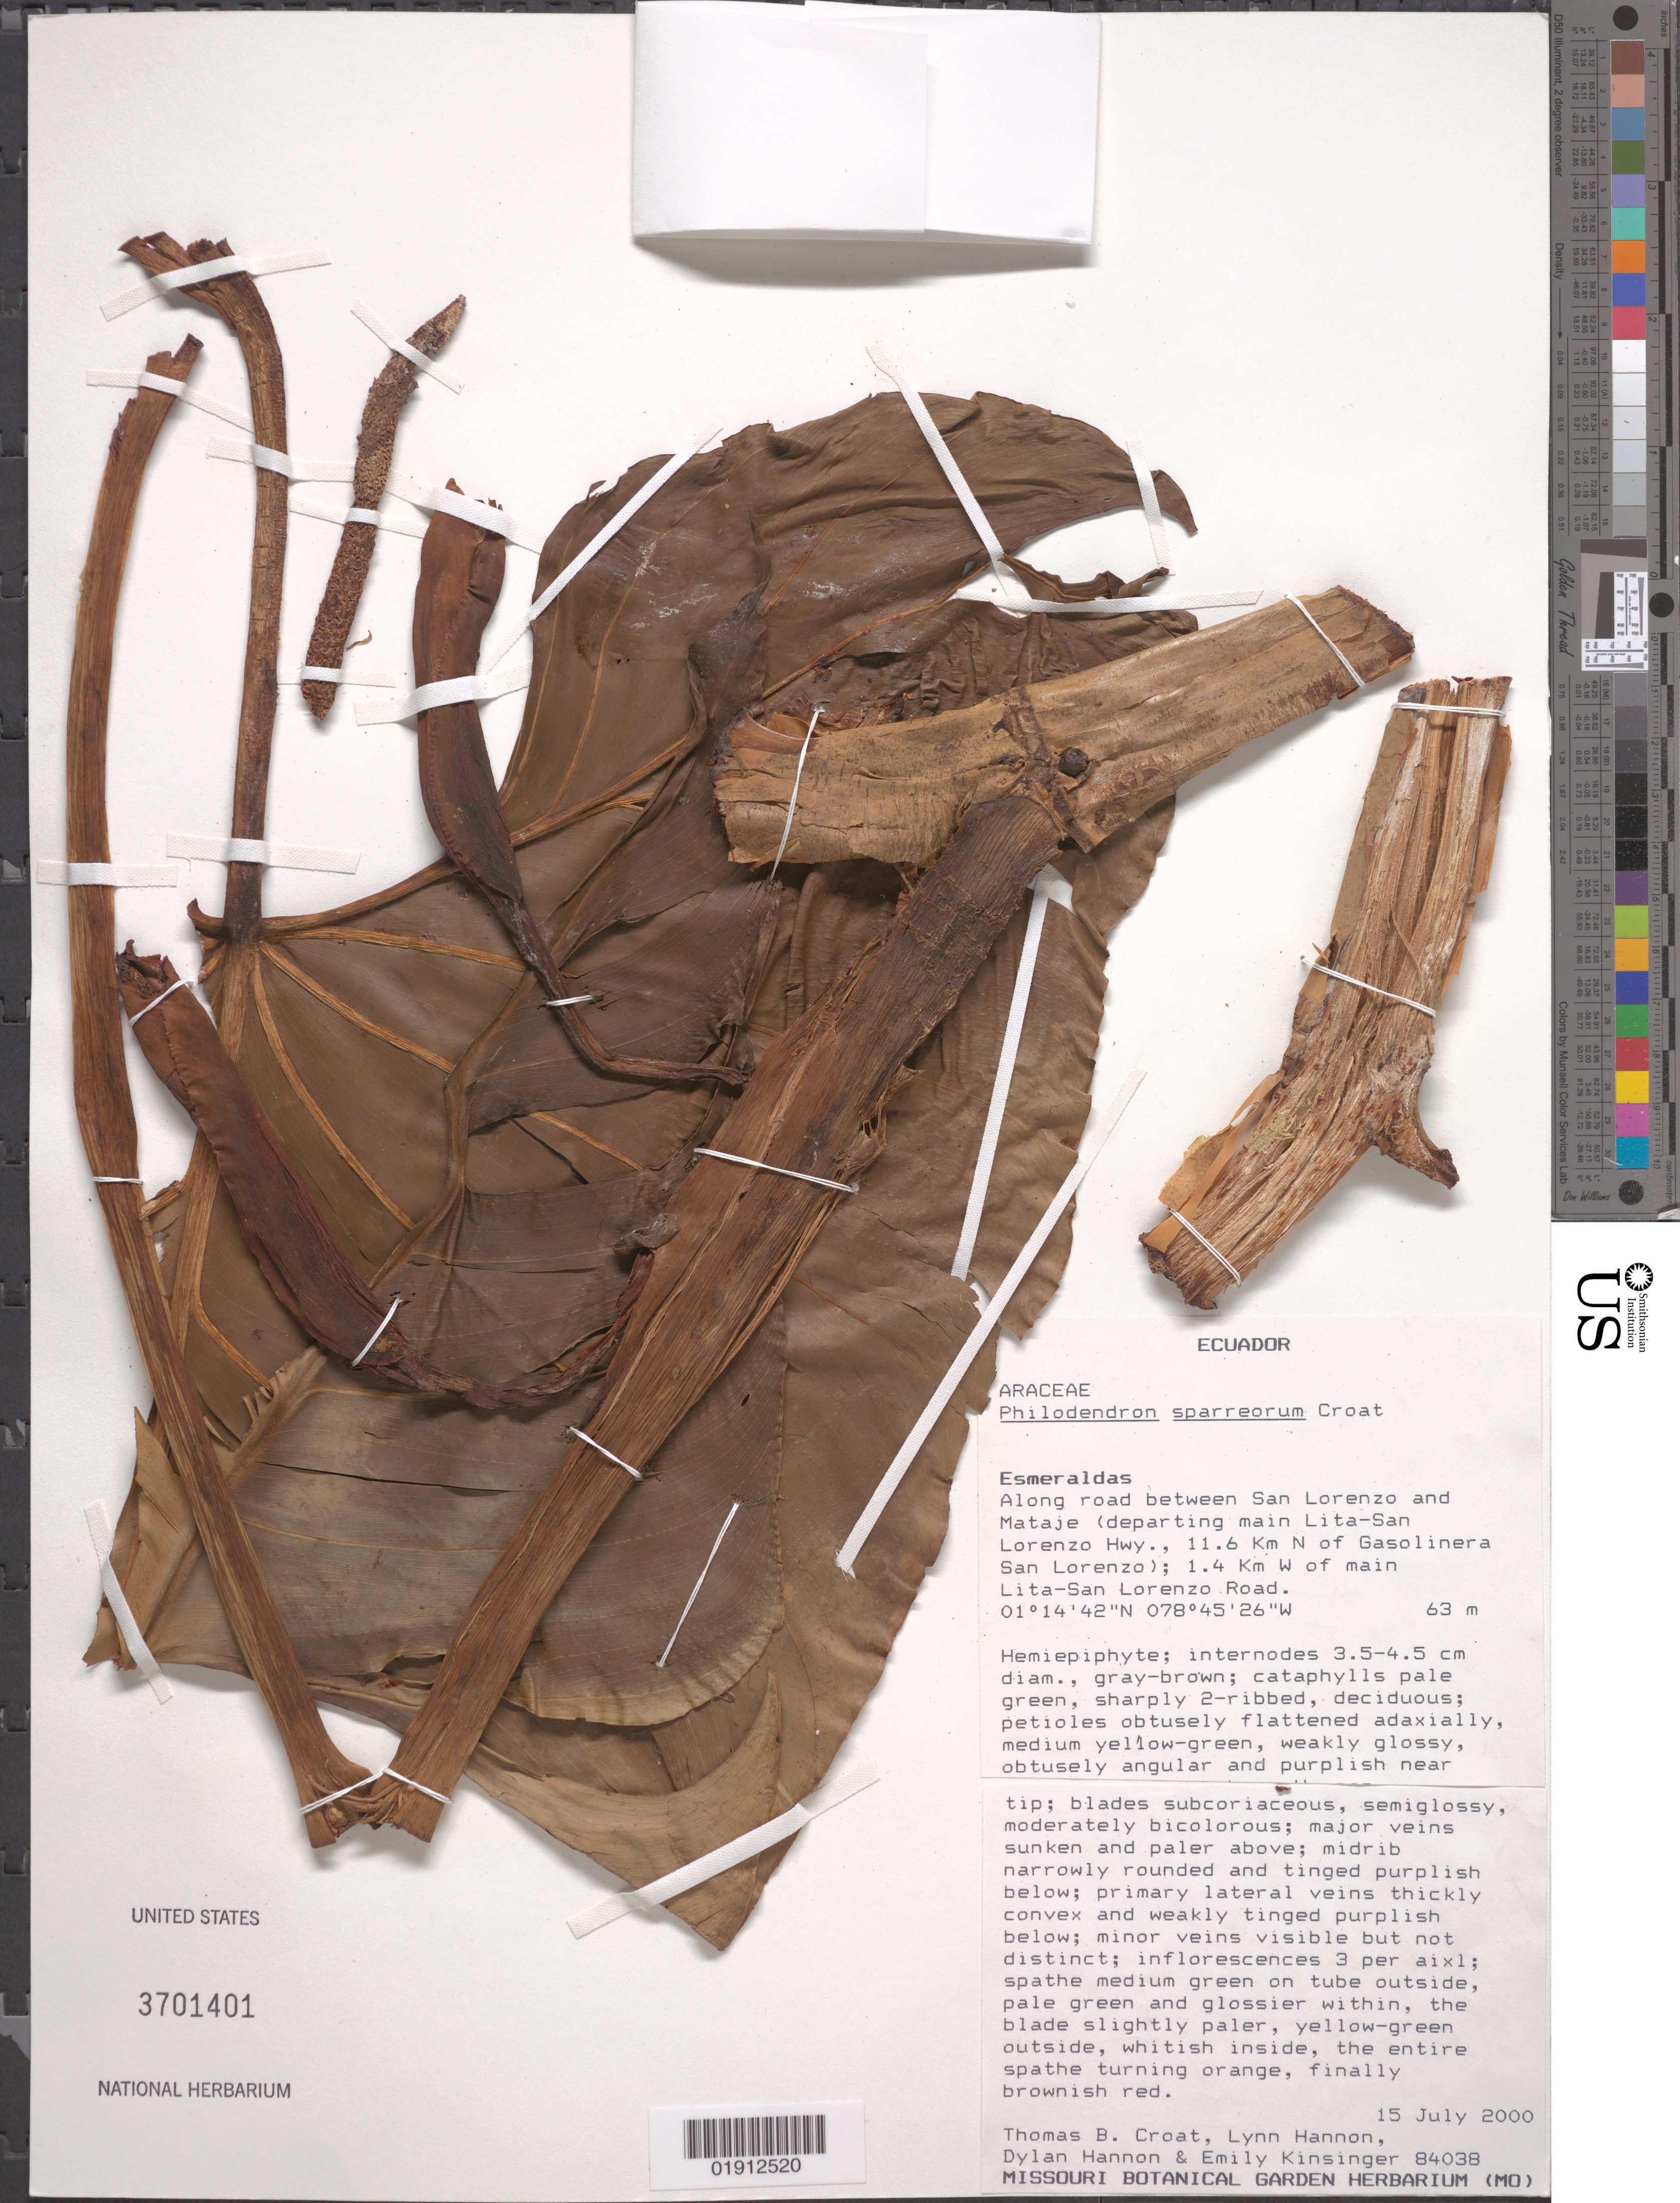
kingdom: Plantae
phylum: Tracheophyta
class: Liliopsida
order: Alismatales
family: Araceae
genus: Philodendron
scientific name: Philodendron sparreorum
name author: Croat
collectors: T. B. Croat, L. Hannon, D. Hannon & E. Kinsinger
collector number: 84038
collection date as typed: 15 July 2000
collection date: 2000-07-15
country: Ecuador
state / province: Esmeraldas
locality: Along road from San Lorenzo to Mataje (departing main Lita-San Lorenzo Hwy., 11.6 km N of Gasolinera San Lorenzo); 1.4 km W of main Lita-San Lorenzo Road.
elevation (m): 63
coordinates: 01 14 42 N, 78 45 26 W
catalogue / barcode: US 3701401